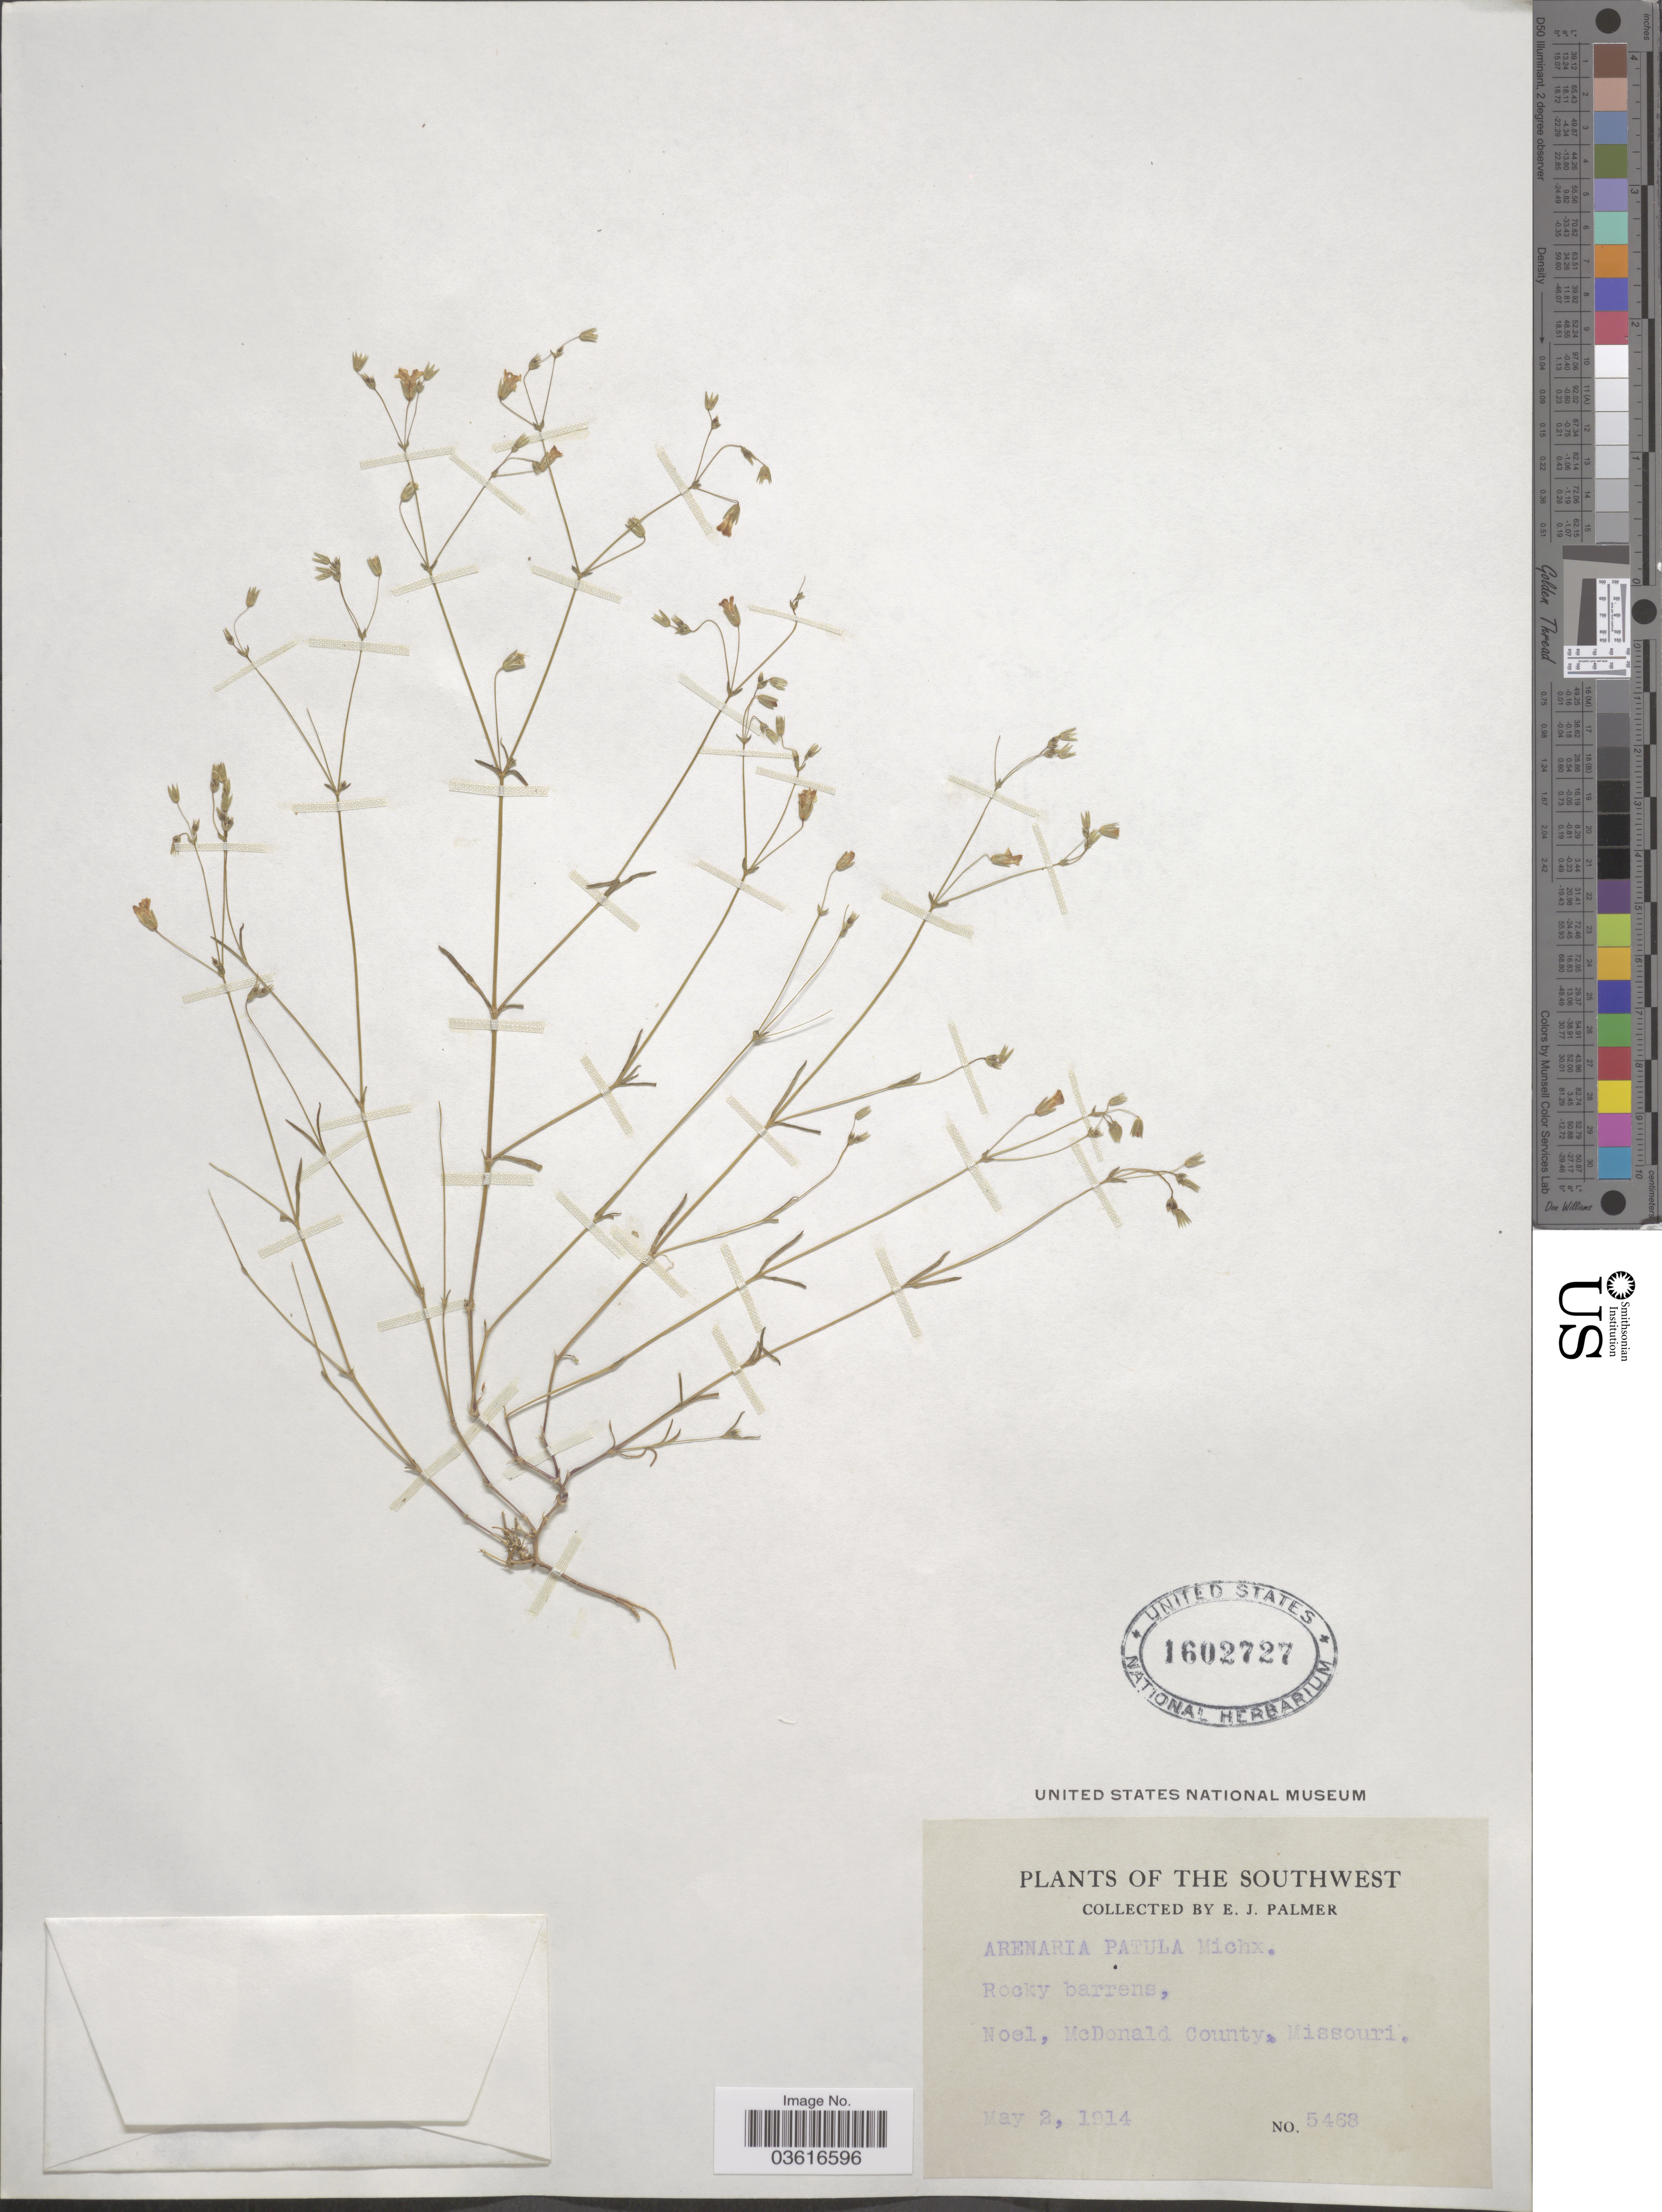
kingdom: Plantae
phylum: Tracheophyta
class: Magnoliopsida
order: Caryophyllales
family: Caryophyllaceae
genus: Minuartia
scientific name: Minuartia patula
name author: (Michx.) Mattf.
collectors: E. J. Palmer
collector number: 5468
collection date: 1914-05-02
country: United States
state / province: Missouri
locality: The Southwest. Noel, McDonald County.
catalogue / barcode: US 1602727